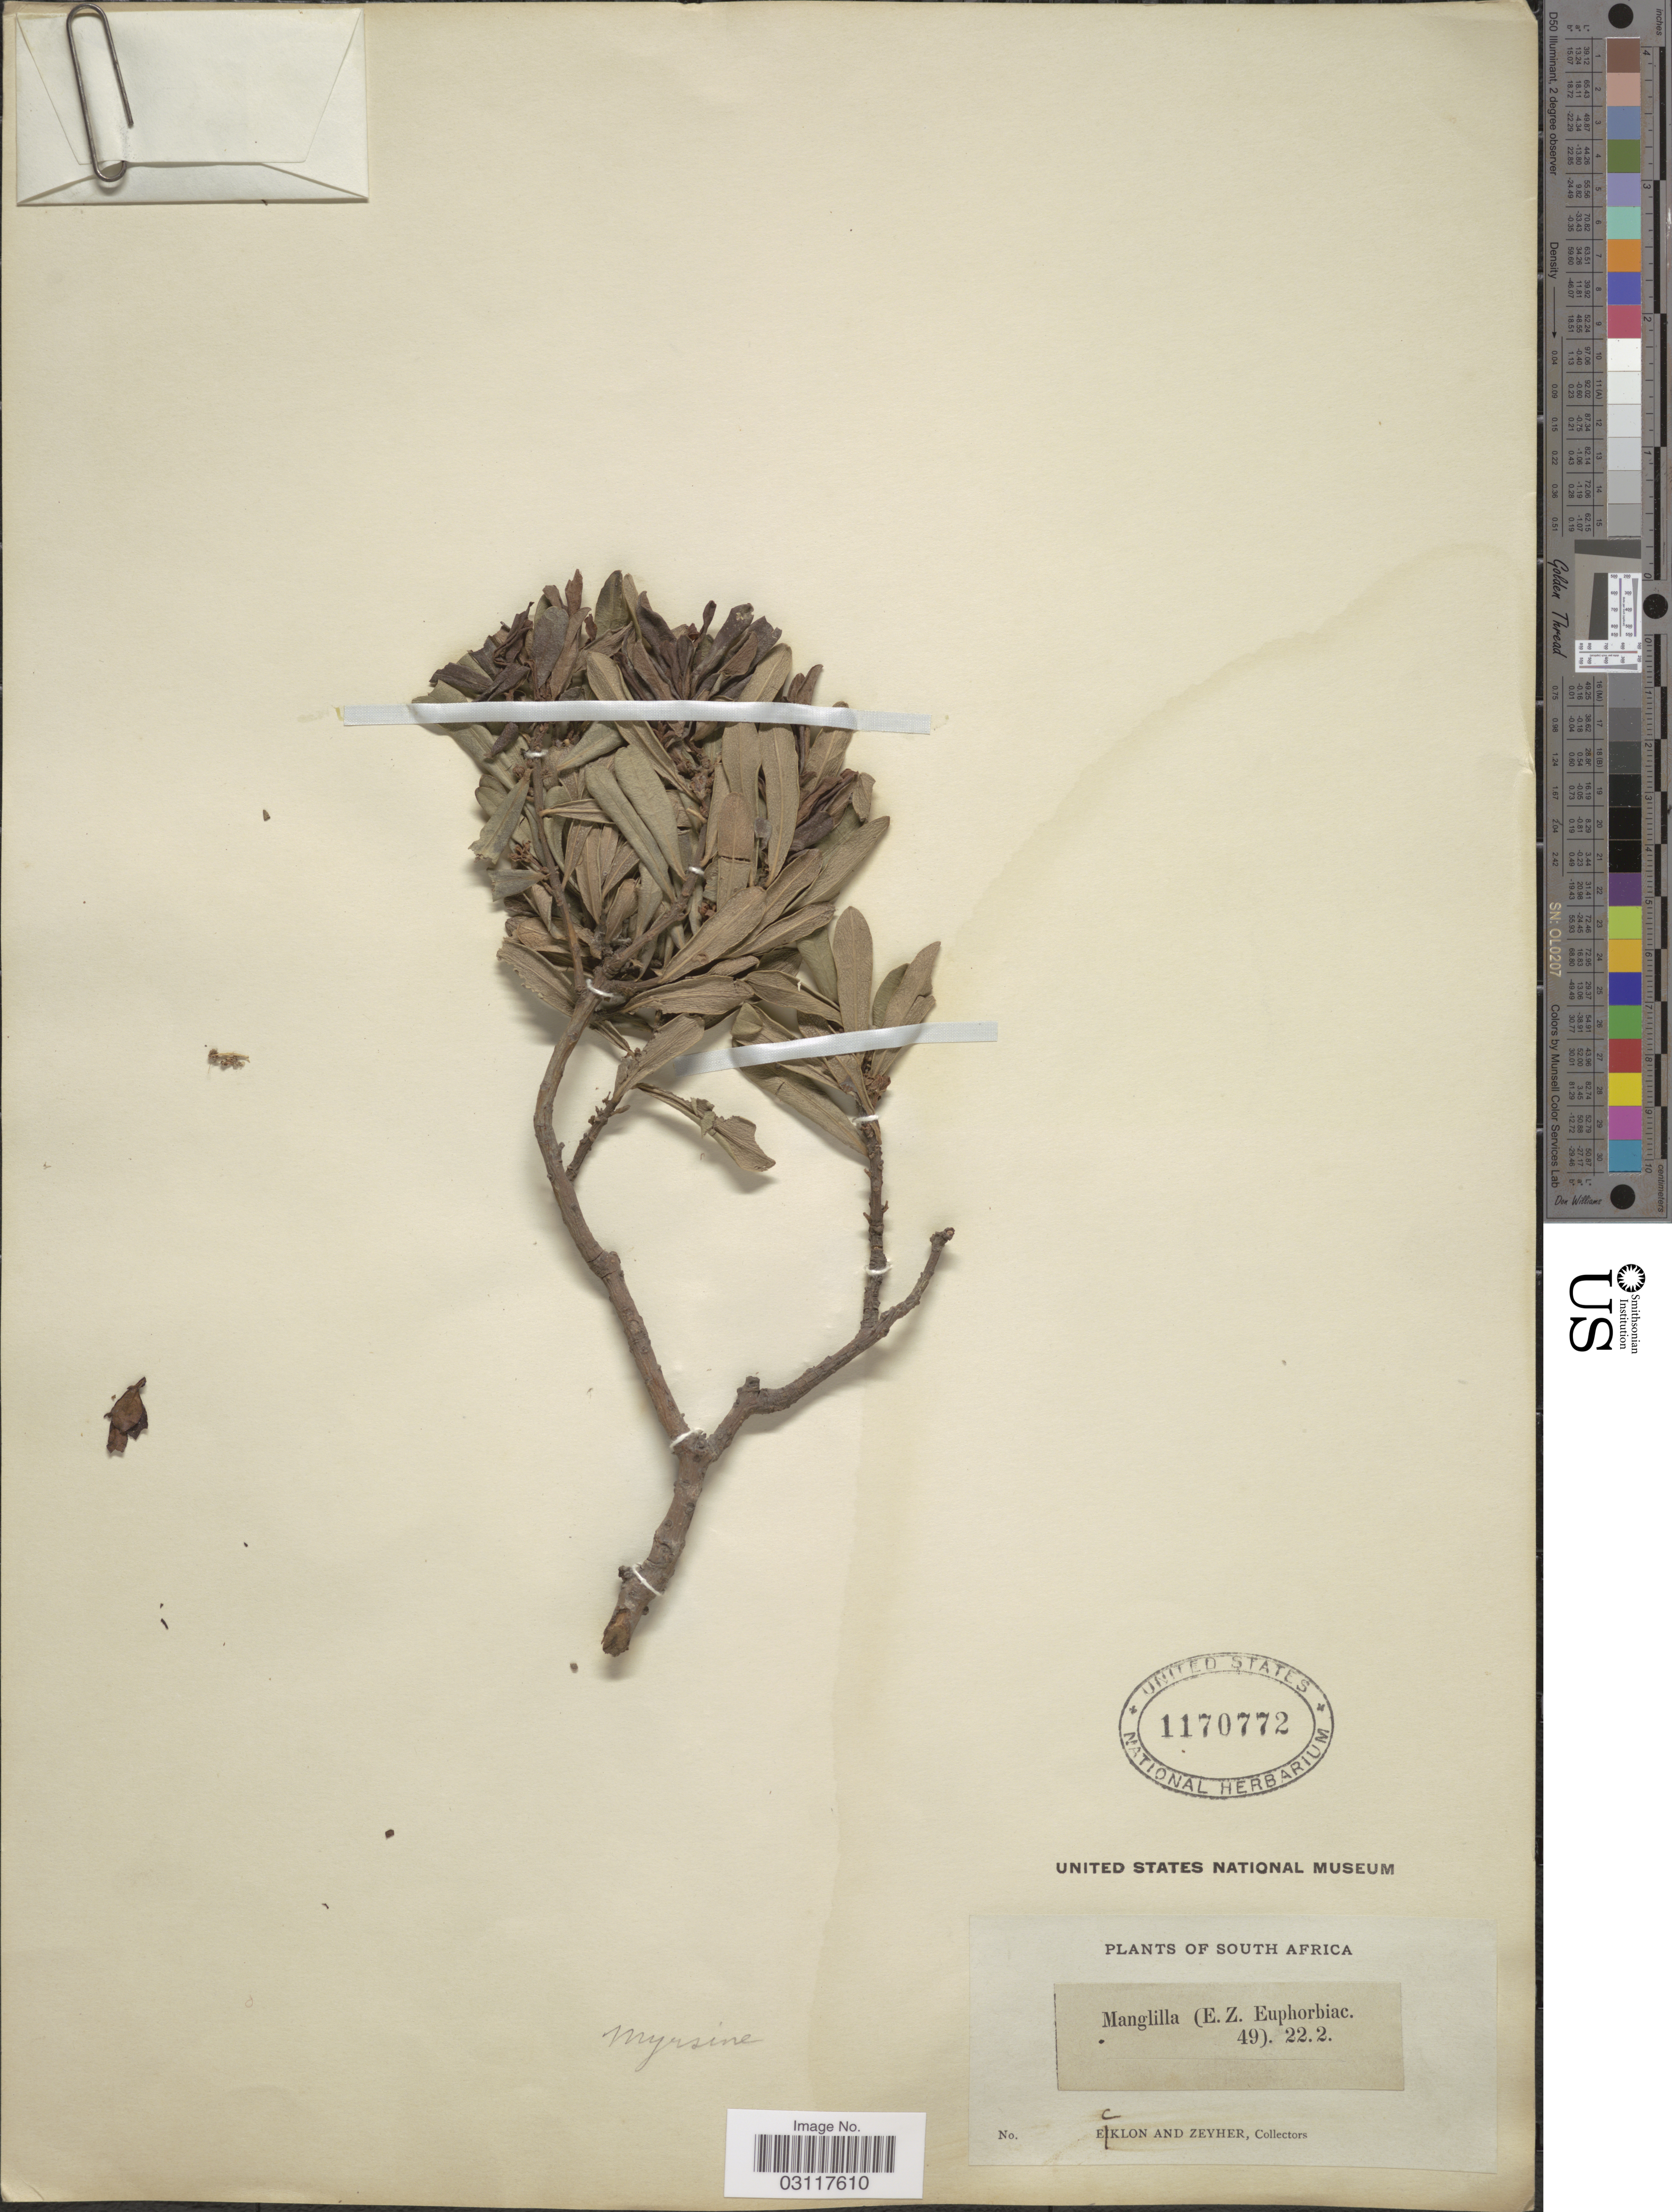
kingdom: Plantae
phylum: Tracheophyta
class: Magnoliopsida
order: Ericales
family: Primulaceae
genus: Myrsine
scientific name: Myrsine sp.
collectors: -. Ecklon & -. Zeyher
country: South Africa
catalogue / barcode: US 1170772